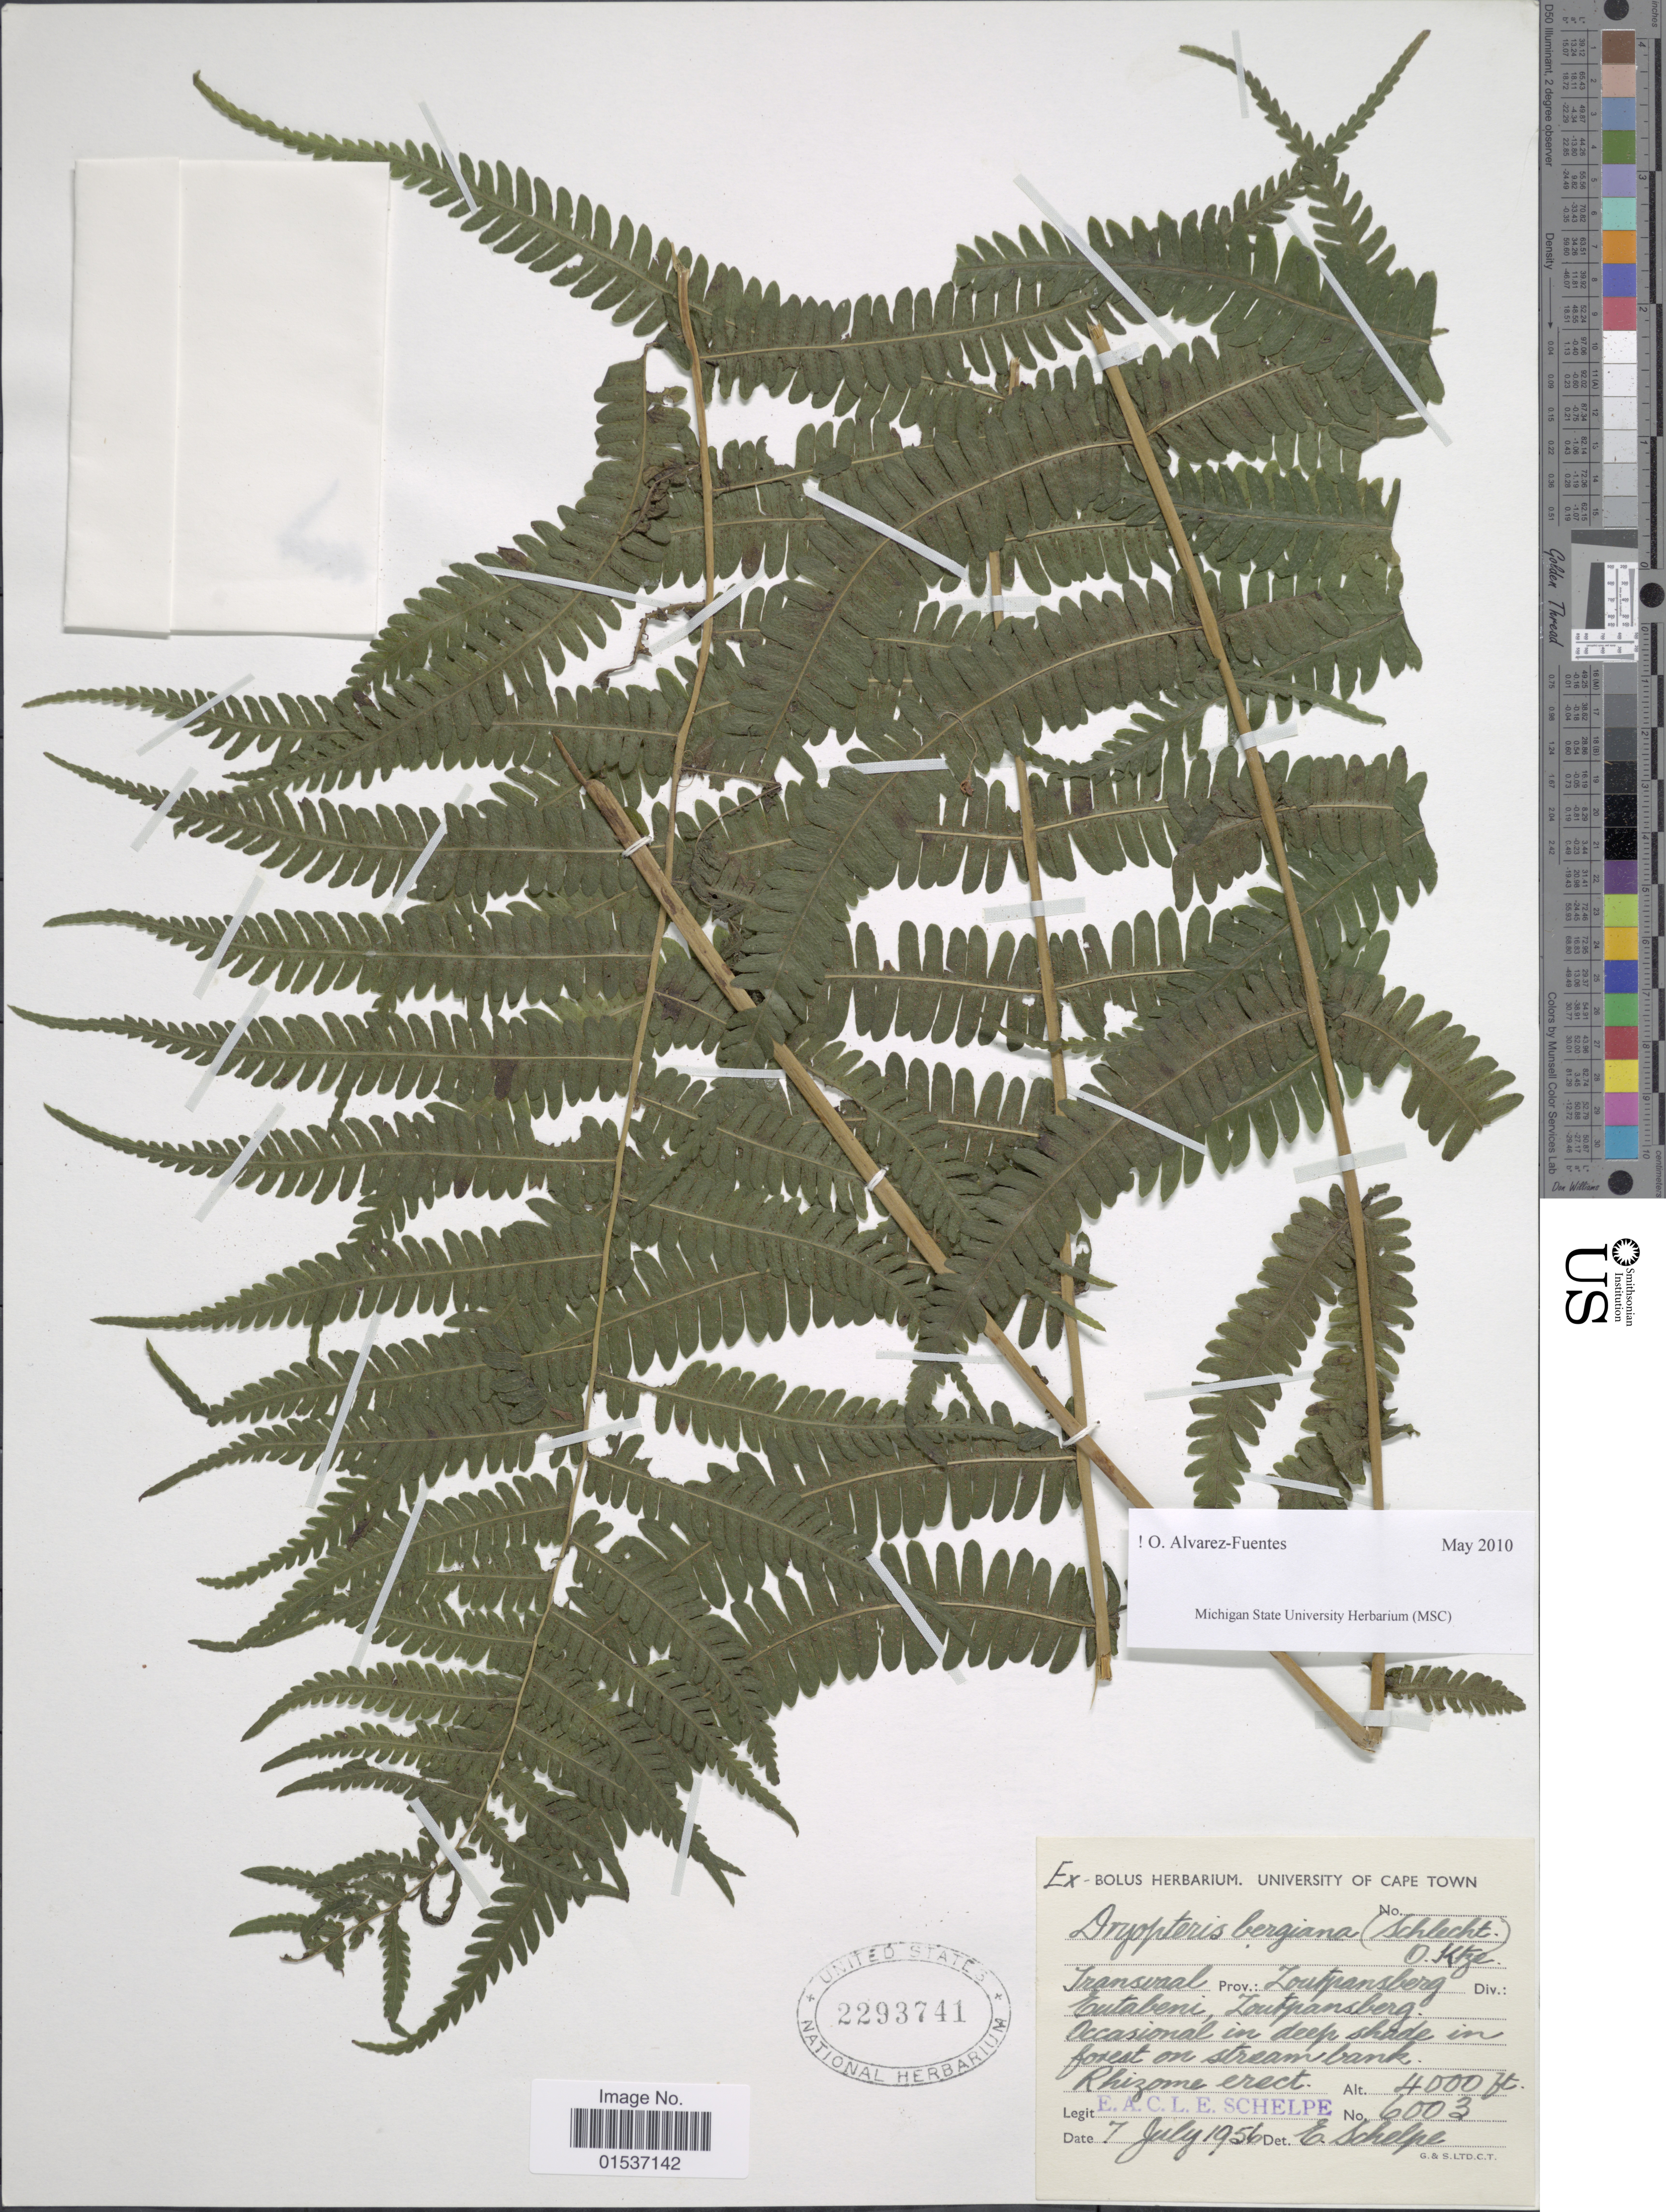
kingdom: Plantae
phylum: Tracheophyta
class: Polypodiopsida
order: Polypodiales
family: Thelypteridaceae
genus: Thelypteris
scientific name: Thelypteris bergiana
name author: (Schltdl.) Ching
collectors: E. A. C. L. E. Schelpe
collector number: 6003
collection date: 1956-07-07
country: South Africa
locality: Transvaal Prov.: Zoutpansberg, Eutabeni. Zoutpansberg.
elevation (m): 1219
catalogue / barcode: US 2293741